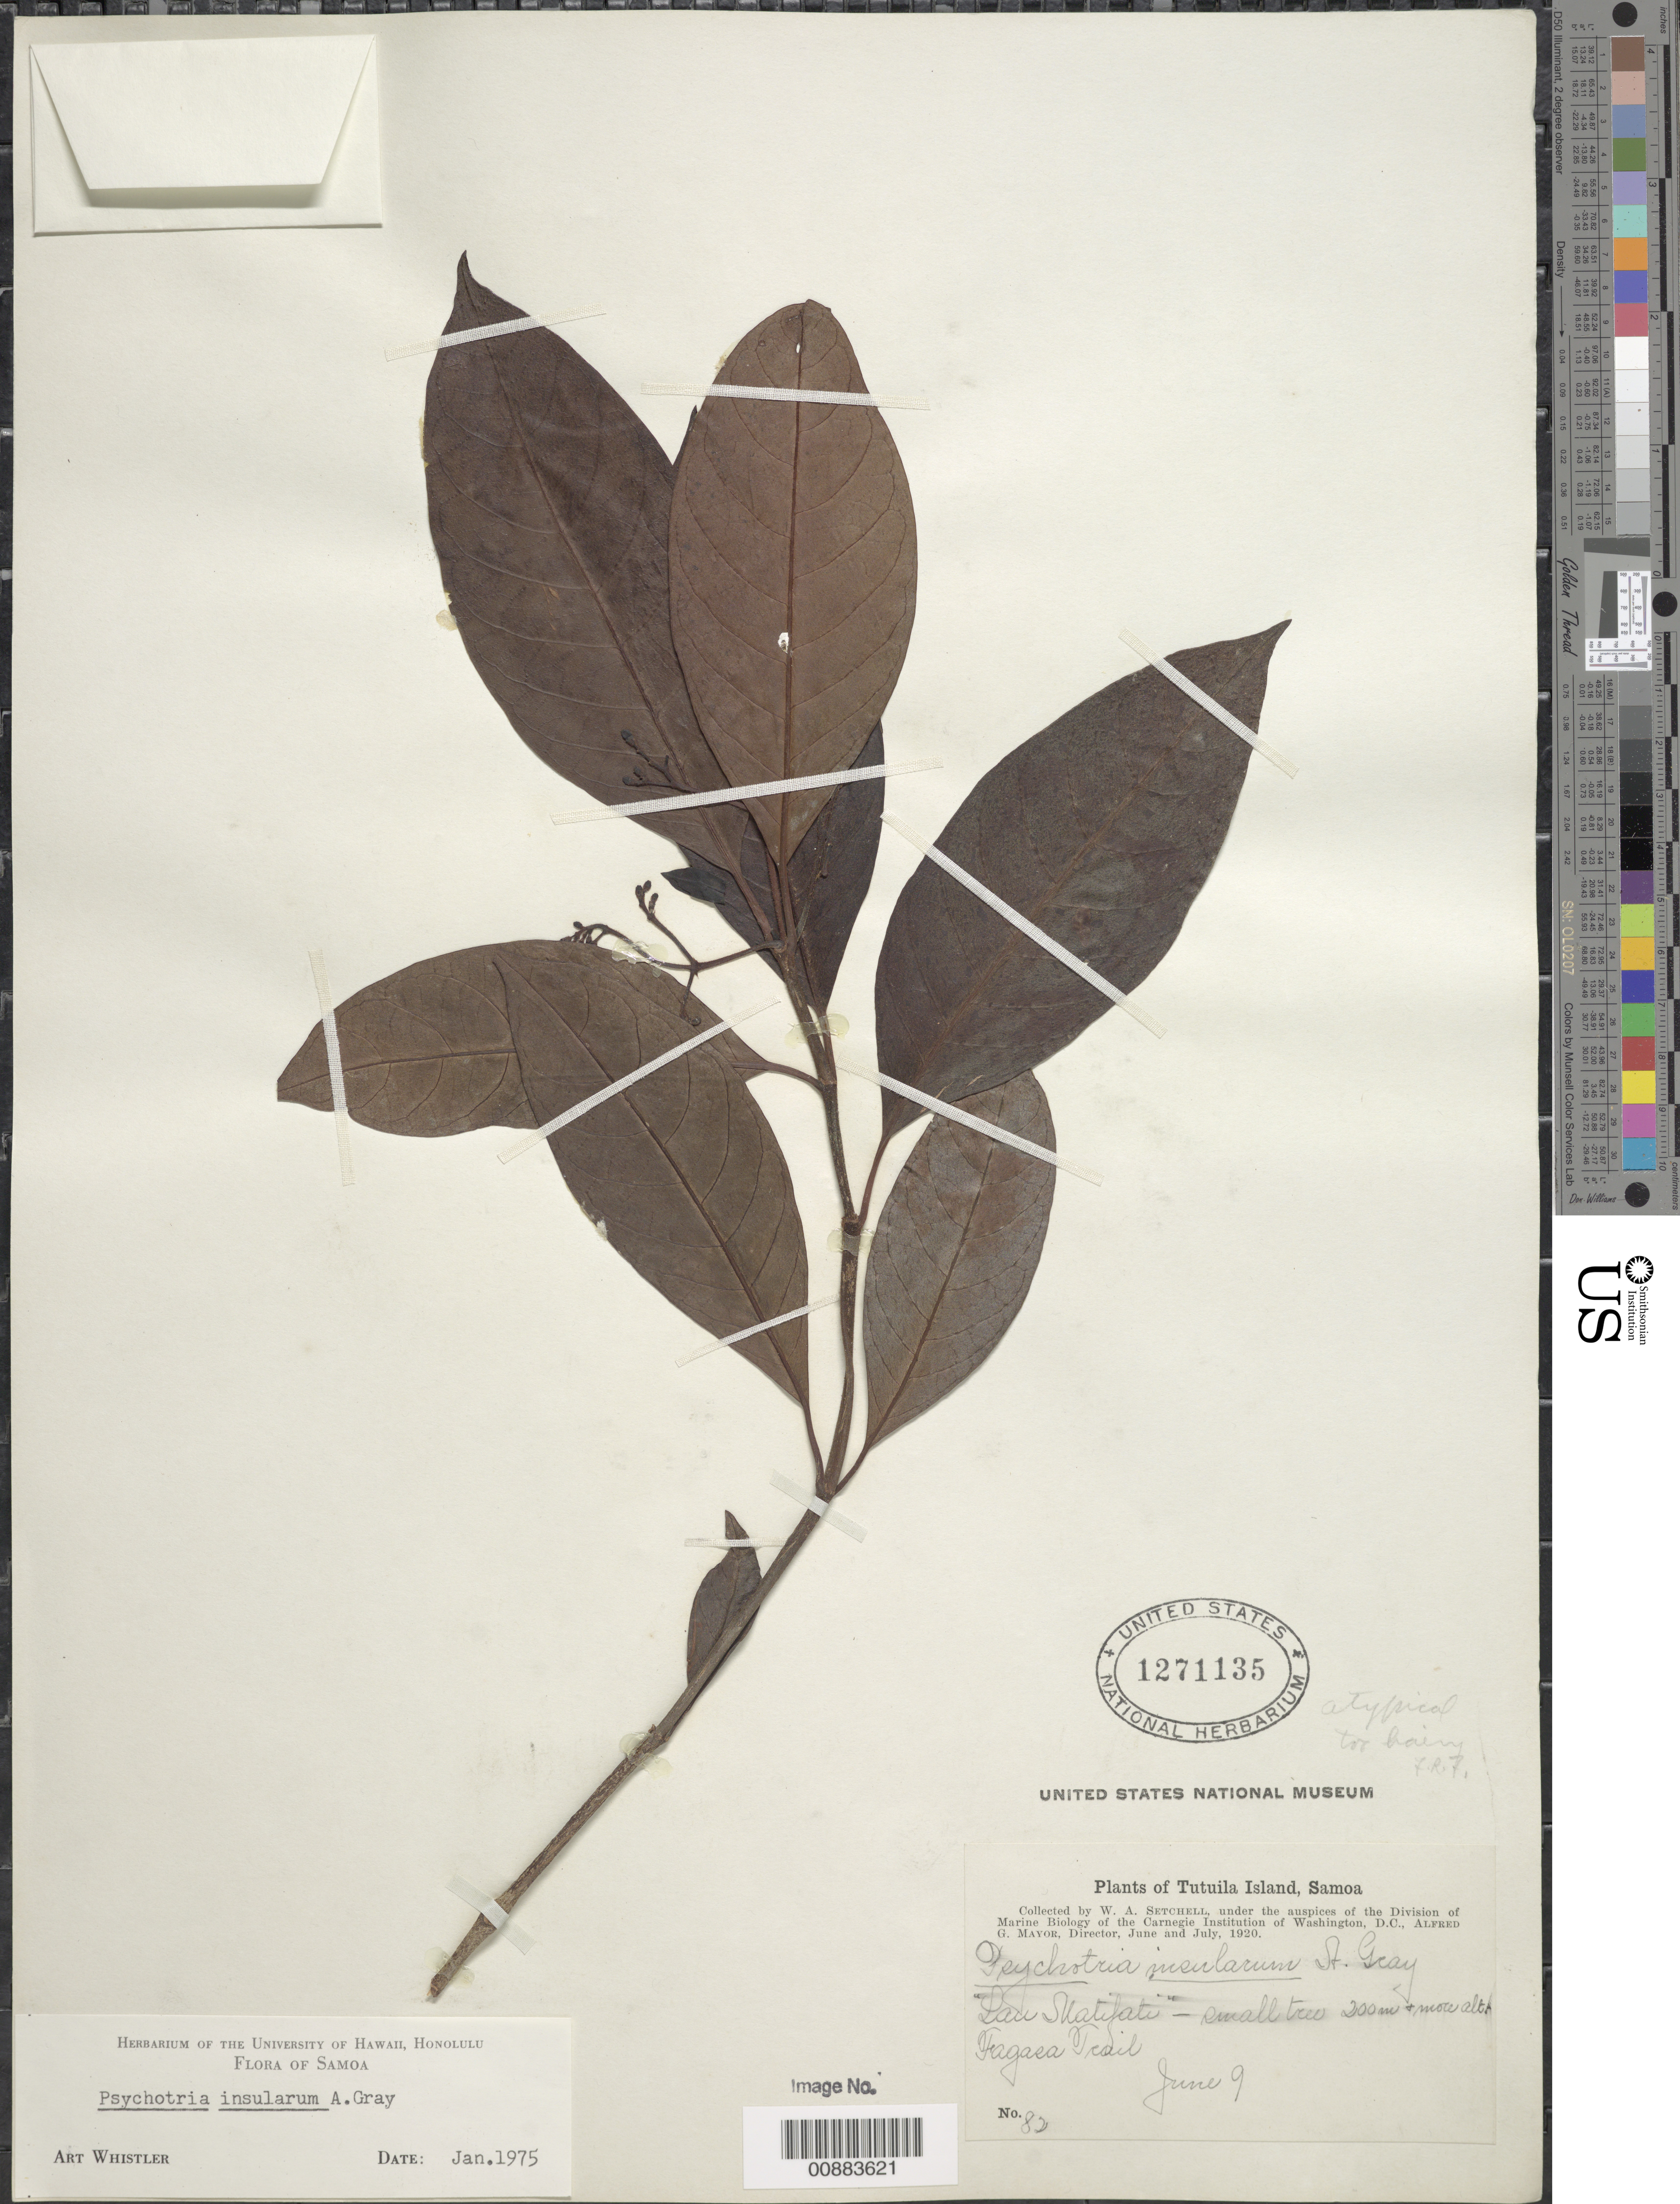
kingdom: Plantae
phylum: Tracheophyta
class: Magnoliopsida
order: Gentianales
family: Rubiaceae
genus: Psychotria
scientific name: Psychotria insularum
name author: A. Gray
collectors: W. Setchell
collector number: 82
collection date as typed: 09 Jun 1920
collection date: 1920-06-09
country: American Samoa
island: Tutua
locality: Fagasa Trail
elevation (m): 200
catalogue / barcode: US 1271135